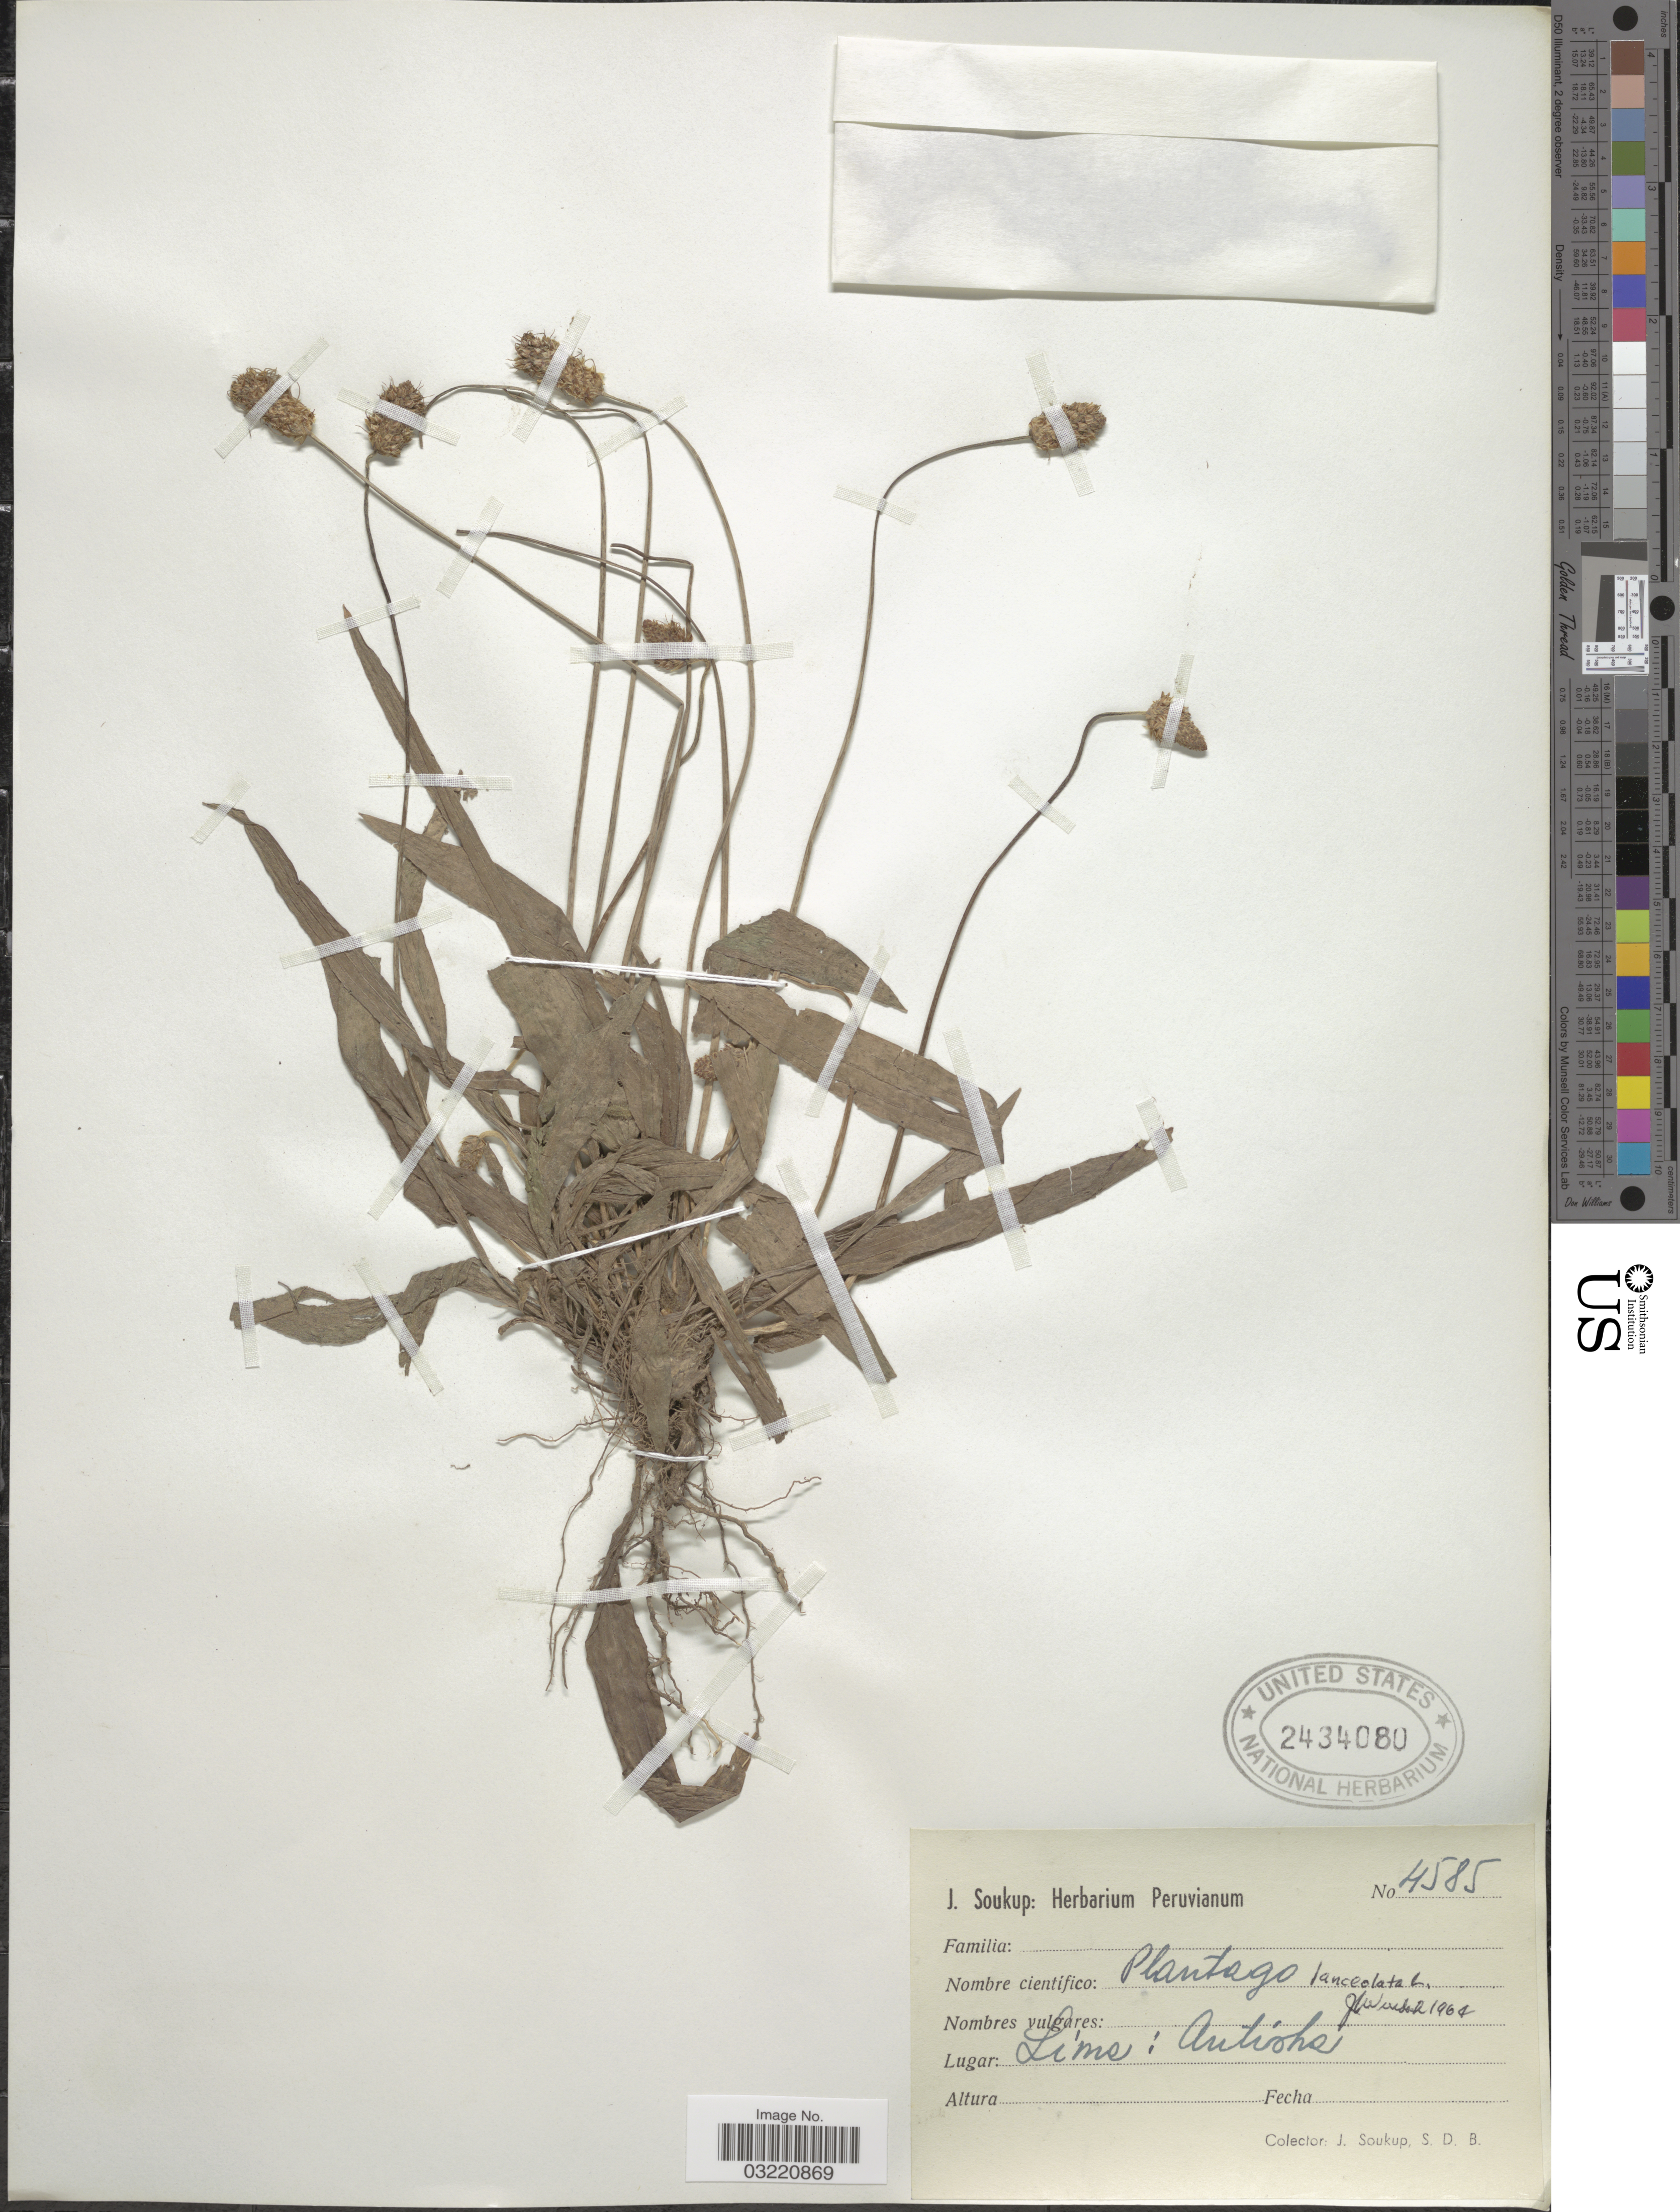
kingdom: Plantae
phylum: Tracheophyta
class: Magnoliopsida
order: Lamiales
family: Plantaginaceae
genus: Plantago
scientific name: Plantago lanceolata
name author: L.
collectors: J. Soukop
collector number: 4585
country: Peru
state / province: Lima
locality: Antioch.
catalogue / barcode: US 2434080